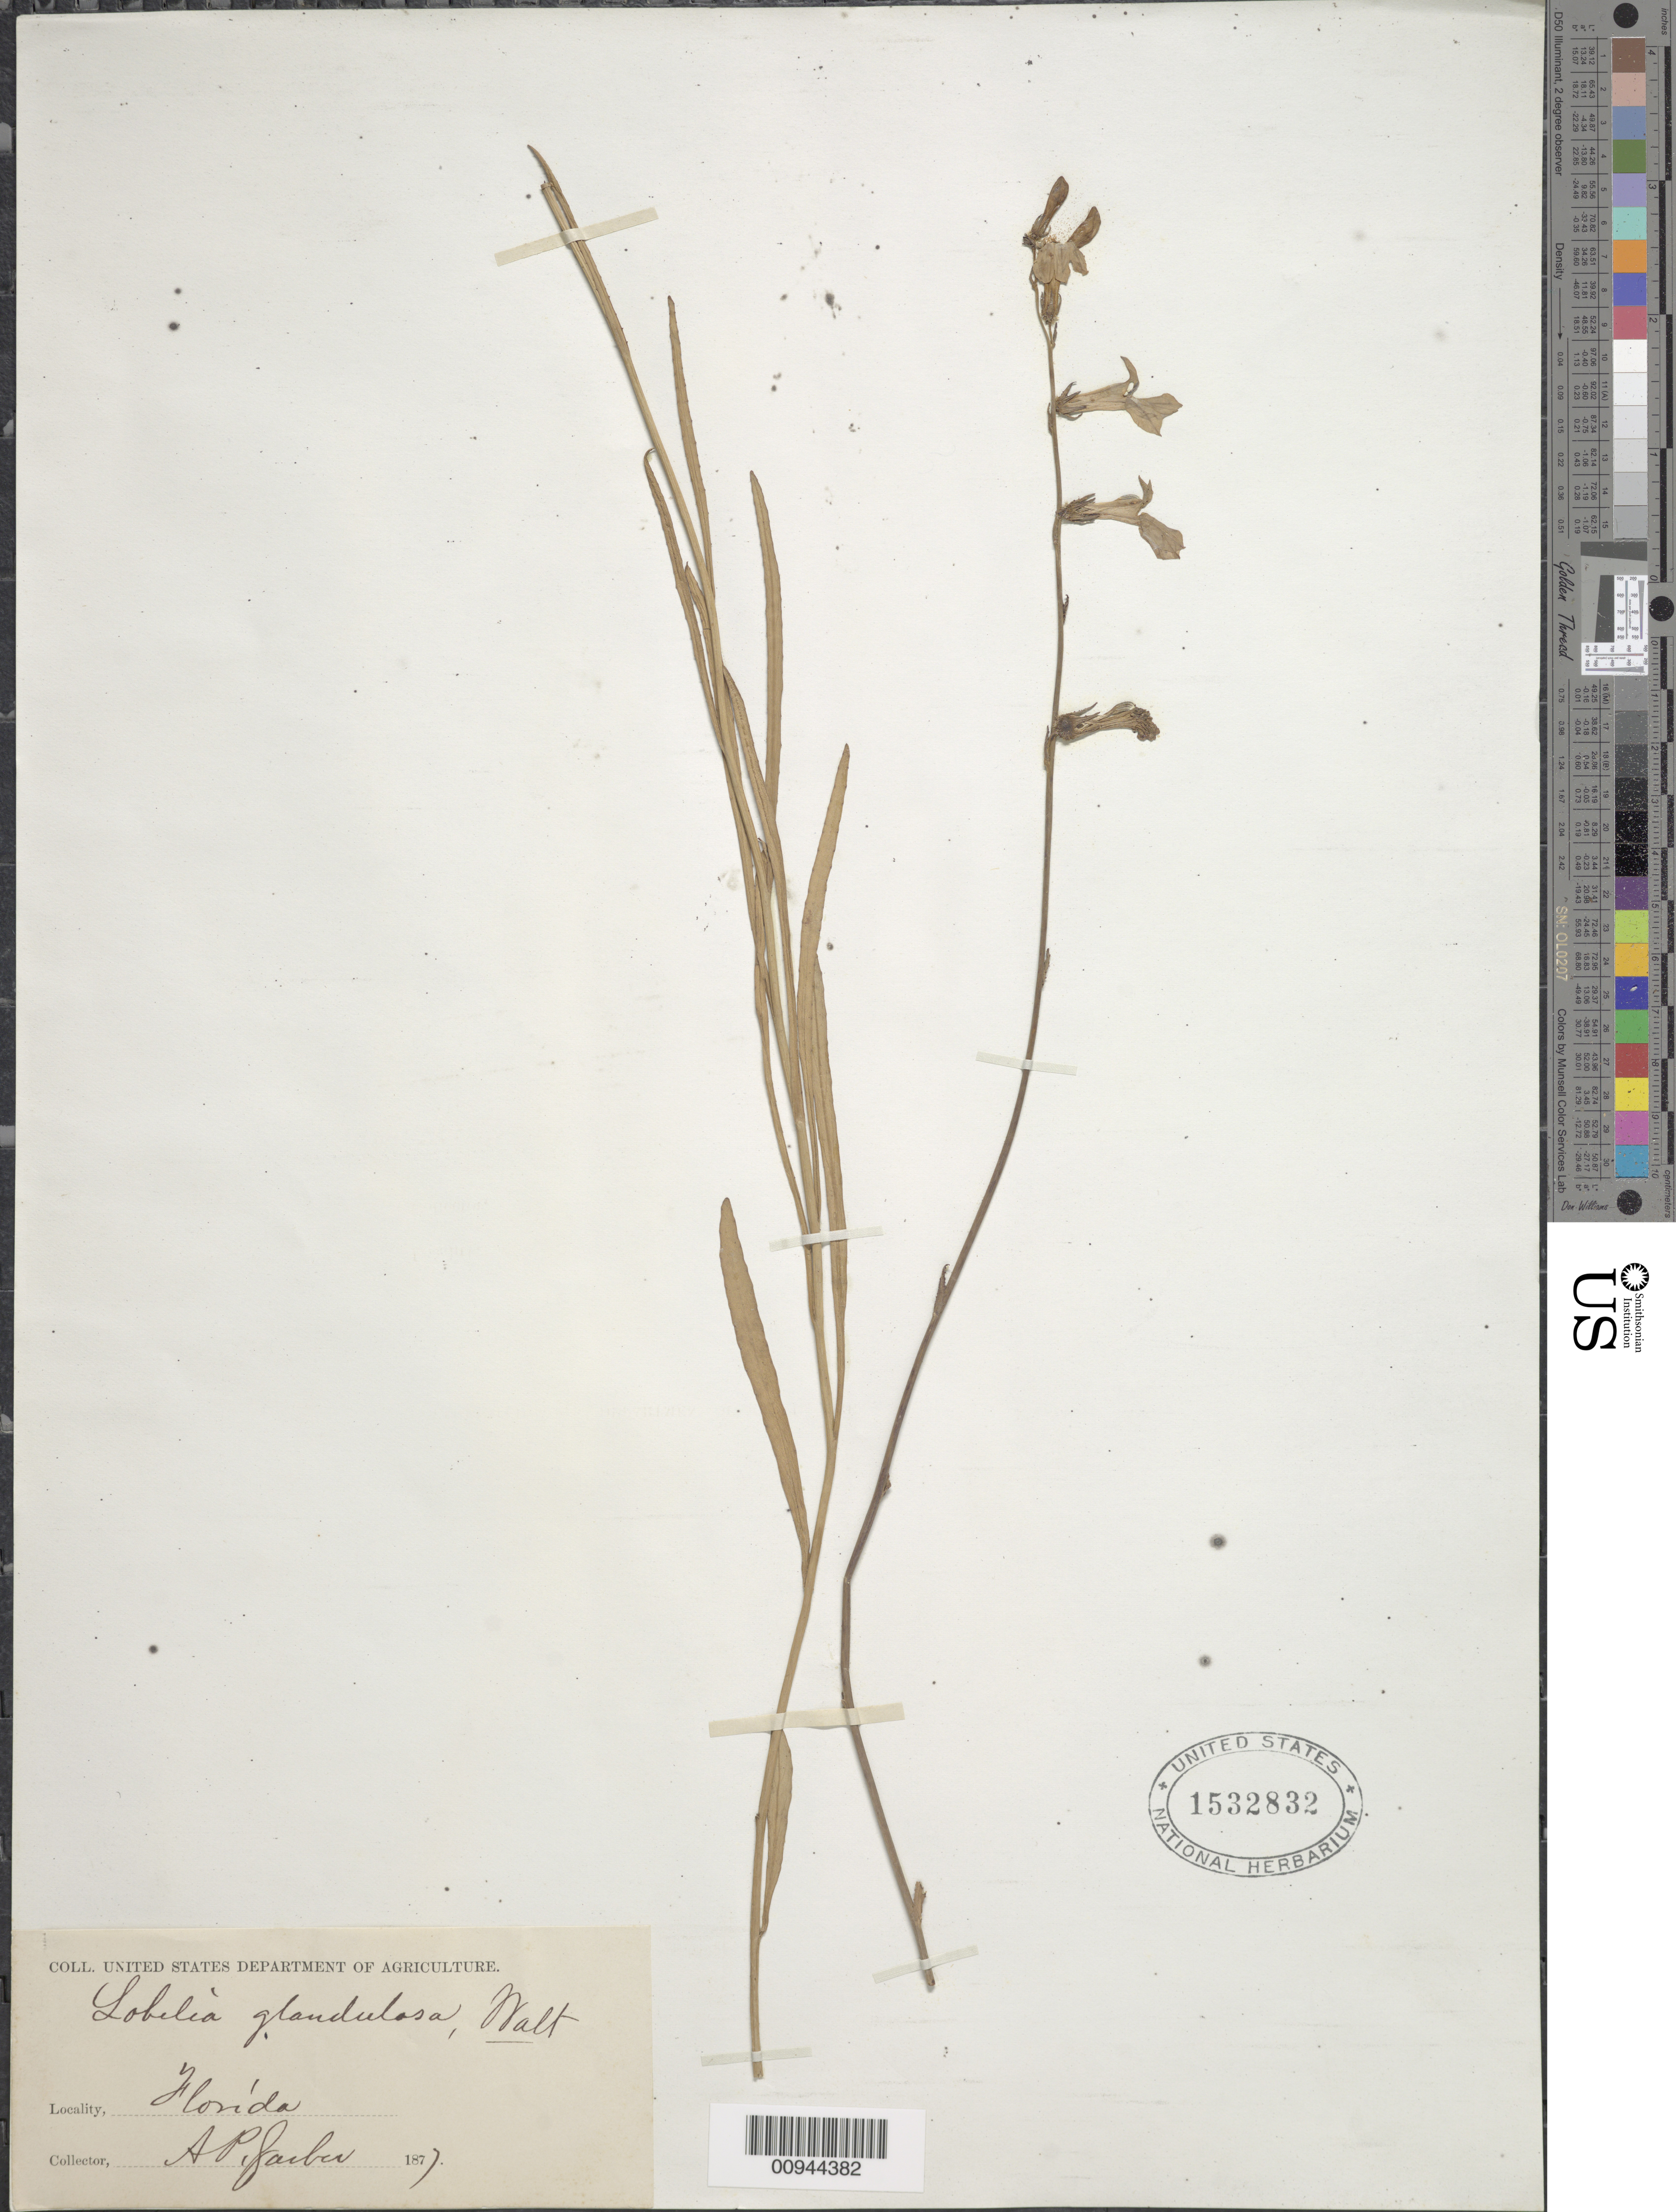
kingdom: Plantae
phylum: Tracheophyta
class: Magnoliopsida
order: Asterales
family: Campanulaceae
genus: Lobelia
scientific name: Lobelia glandulosa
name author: Walter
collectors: A. P. Garber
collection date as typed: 1877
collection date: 1877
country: United States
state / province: Florida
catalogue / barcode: US 1532832